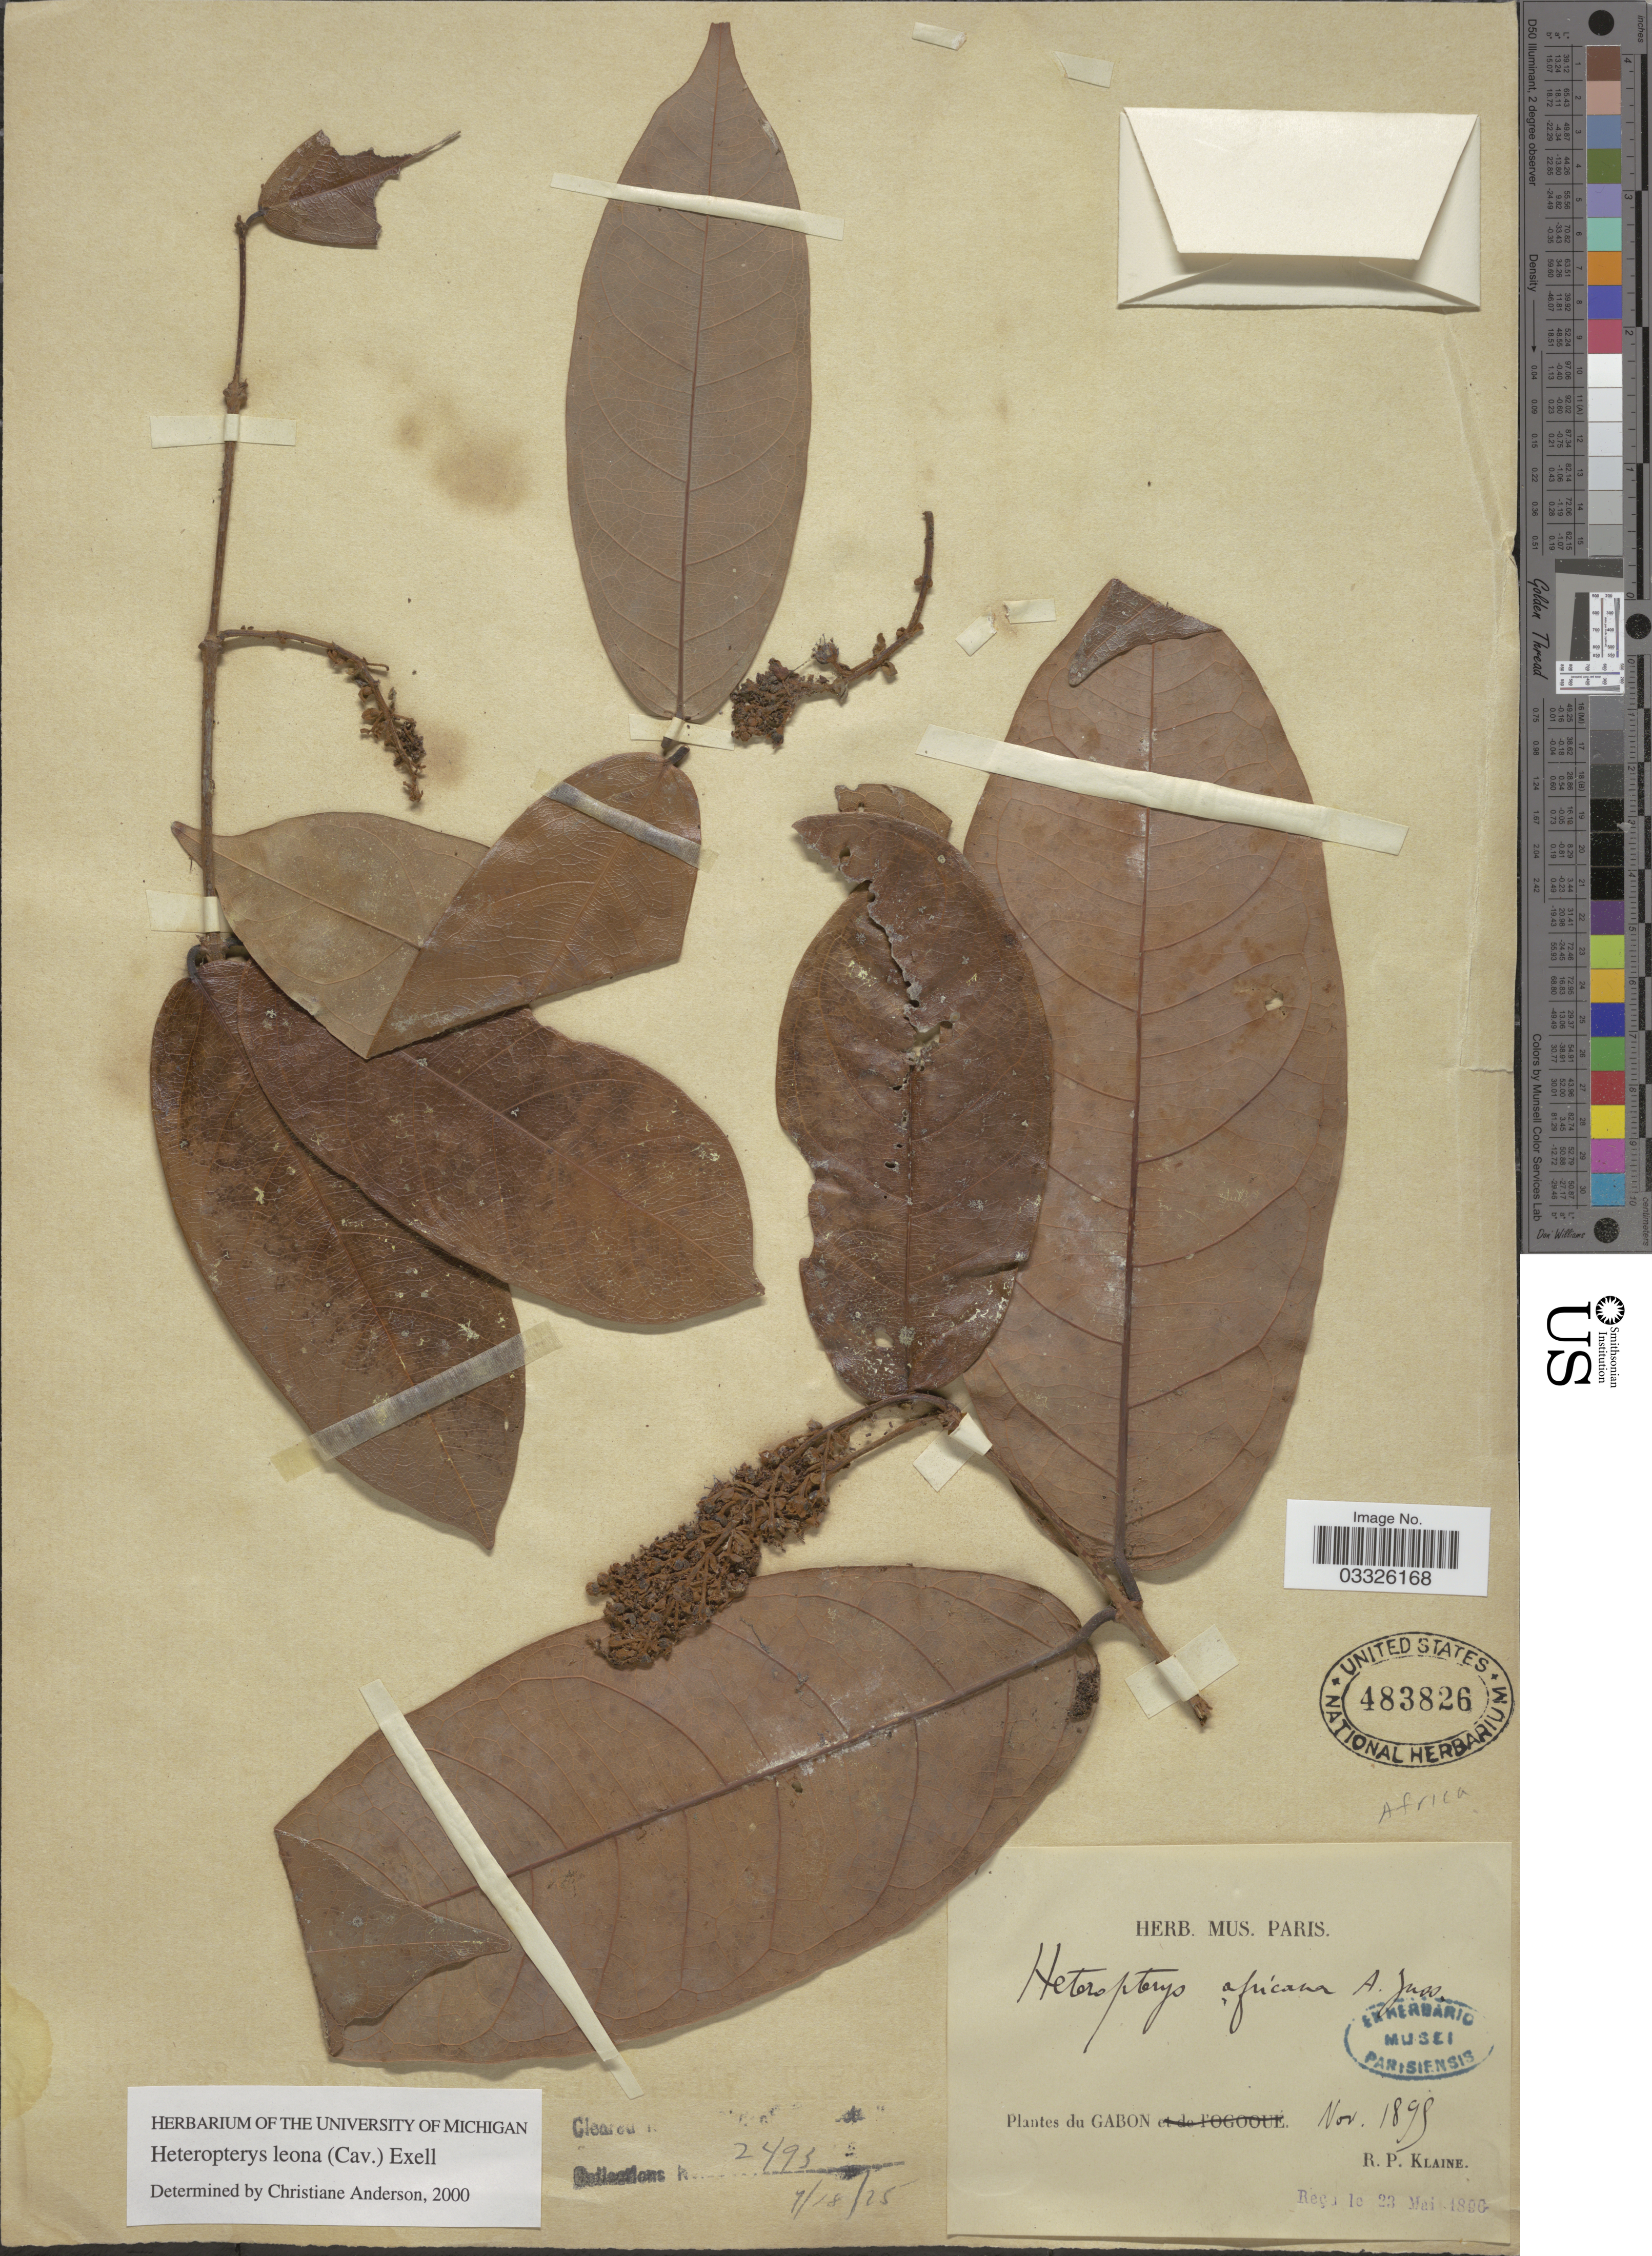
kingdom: Plantae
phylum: Tracheophyta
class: Magnoliopsida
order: Malpighiales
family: Malpighiaceae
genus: Heteropterys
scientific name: Heteropterys leona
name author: (Cav.) Exell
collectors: R. Klaine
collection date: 1898-11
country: Gabon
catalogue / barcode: US 483826